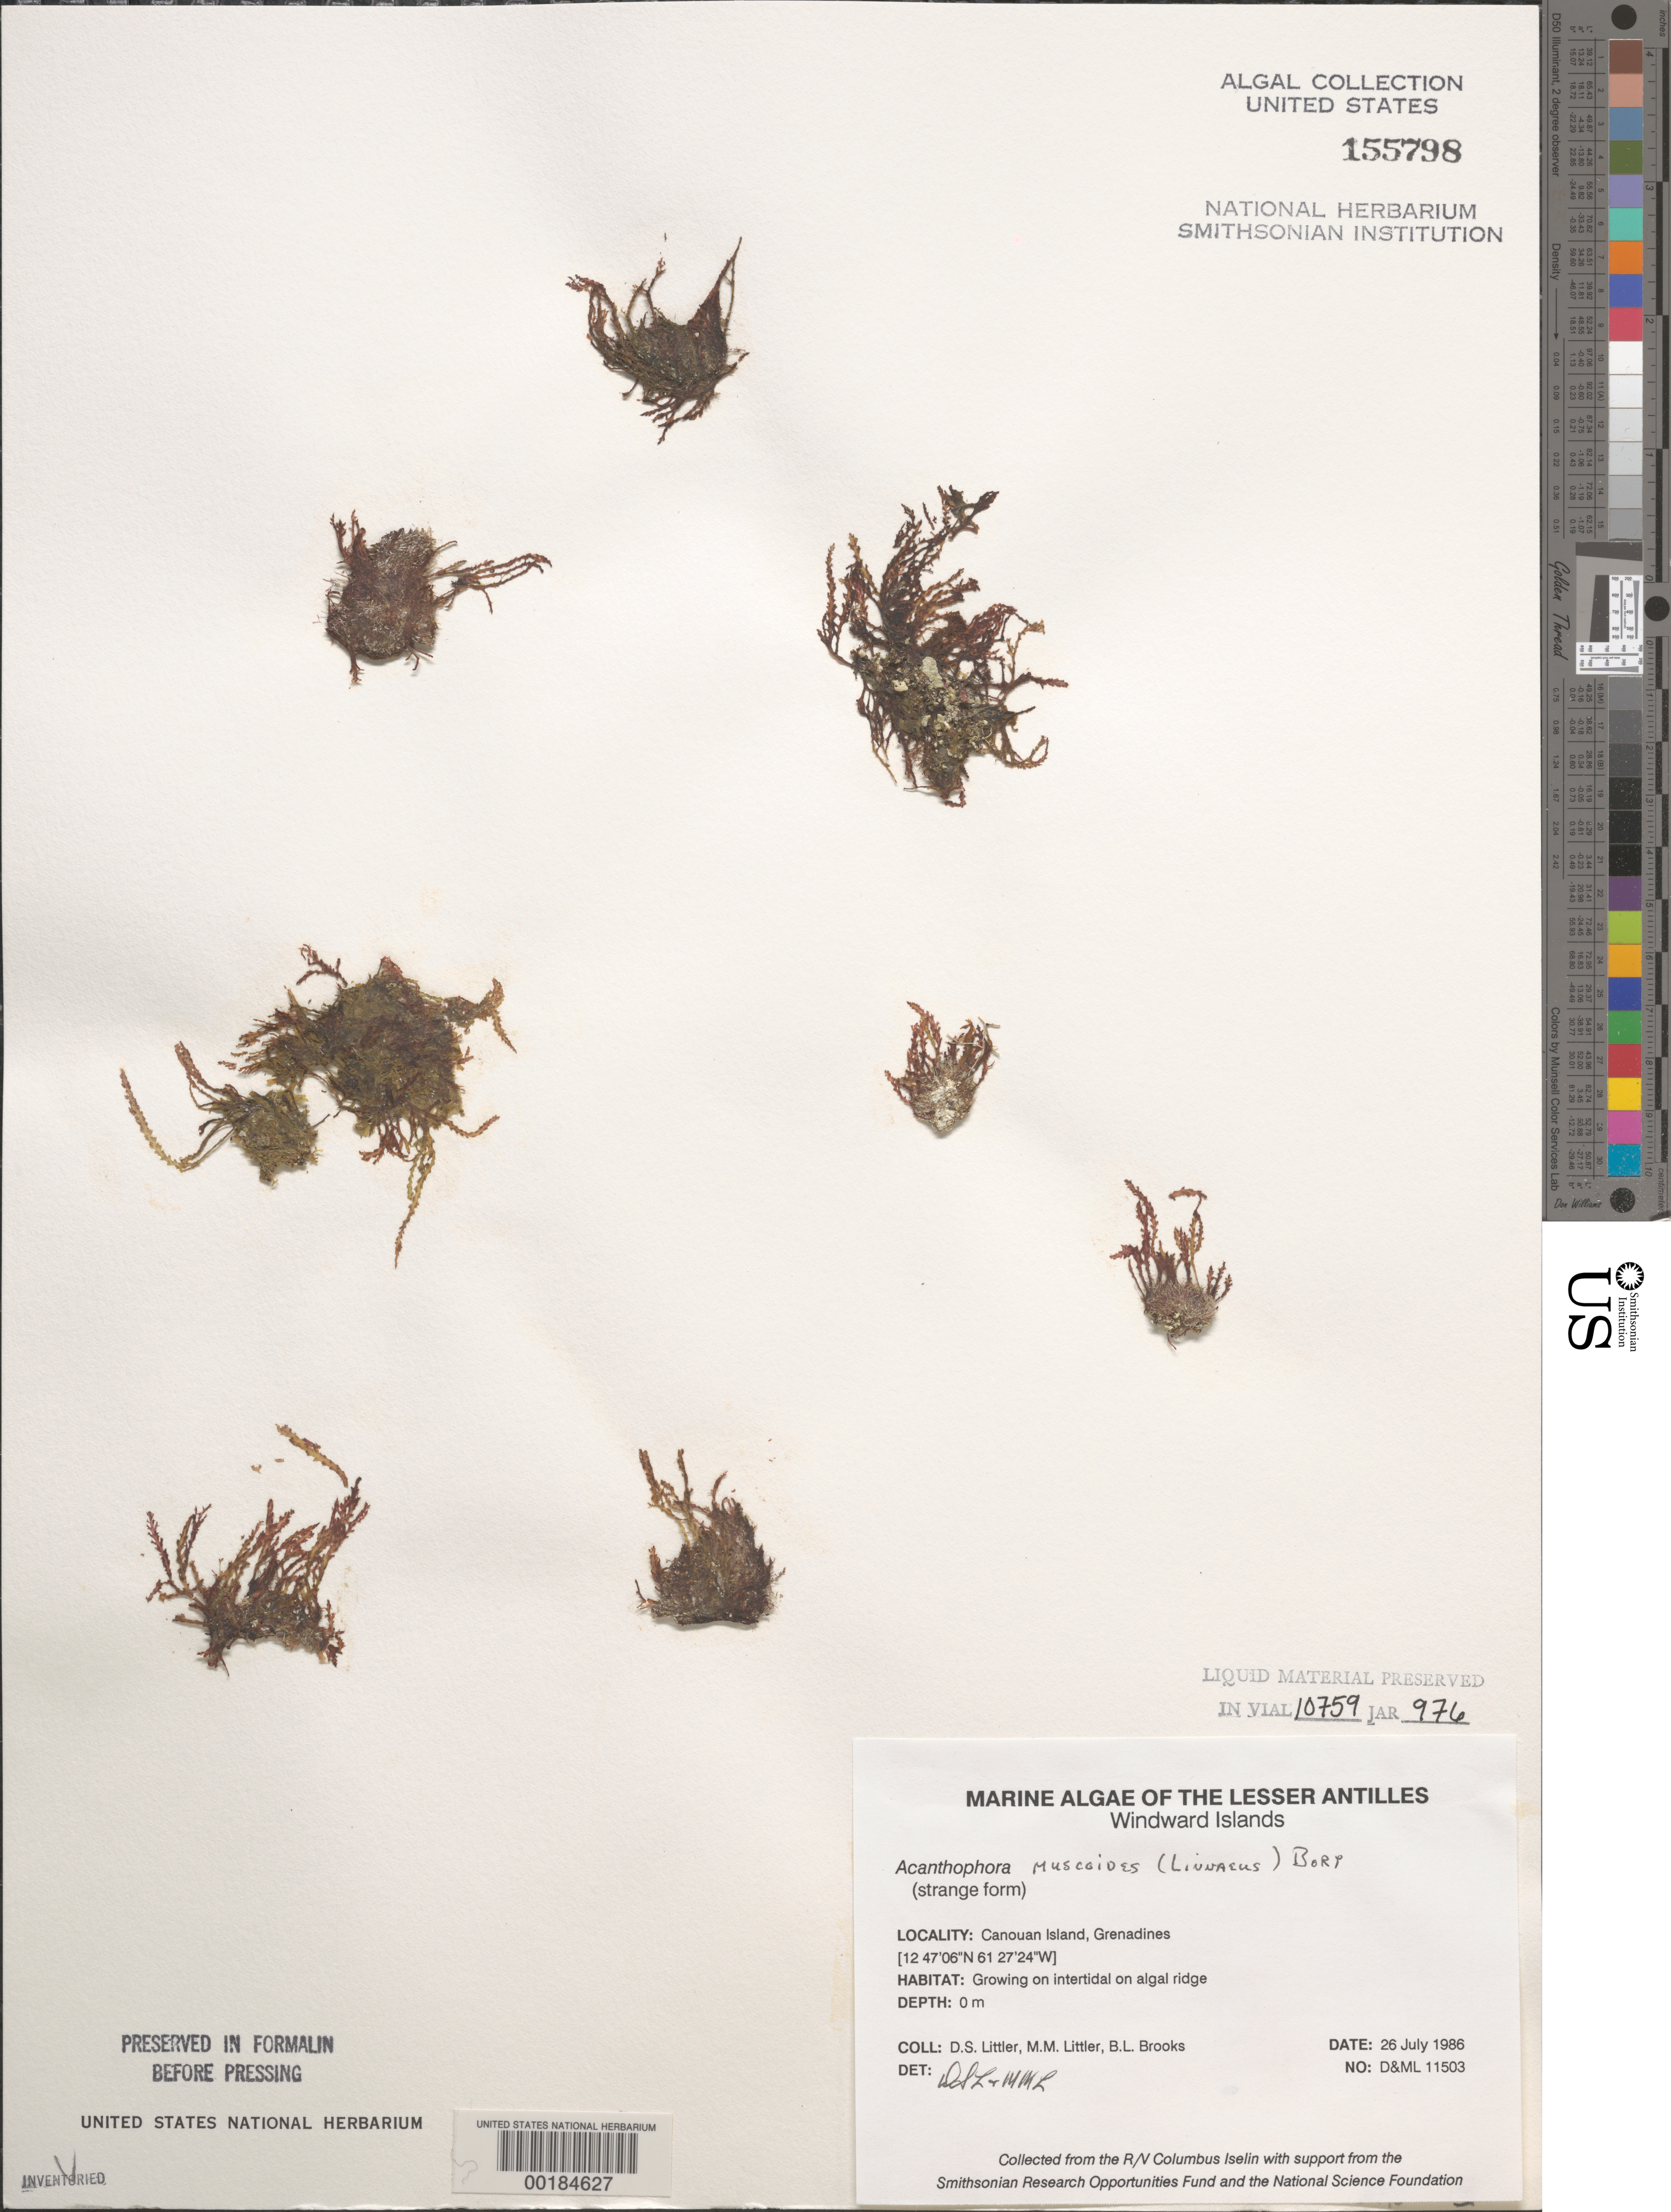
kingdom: Plantae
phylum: Rhodophyta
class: Florideophyceae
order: Ceramiales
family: Rhodomelaceae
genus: Acanthophora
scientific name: Acanthophora muscoides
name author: (C. Agardh) Bory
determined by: Littler, D. S.; Littler, M. M.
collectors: D. S. Littler, M. M. Littler & B. Brooks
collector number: D&ML 11503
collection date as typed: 26 Jul 1986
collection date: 1986-07-26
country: St. Vincent - Grenadines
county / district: Grenadines Parish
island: Canouan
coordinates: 12 47' 06" N, 61 27' 24" W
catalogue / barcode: US 155798